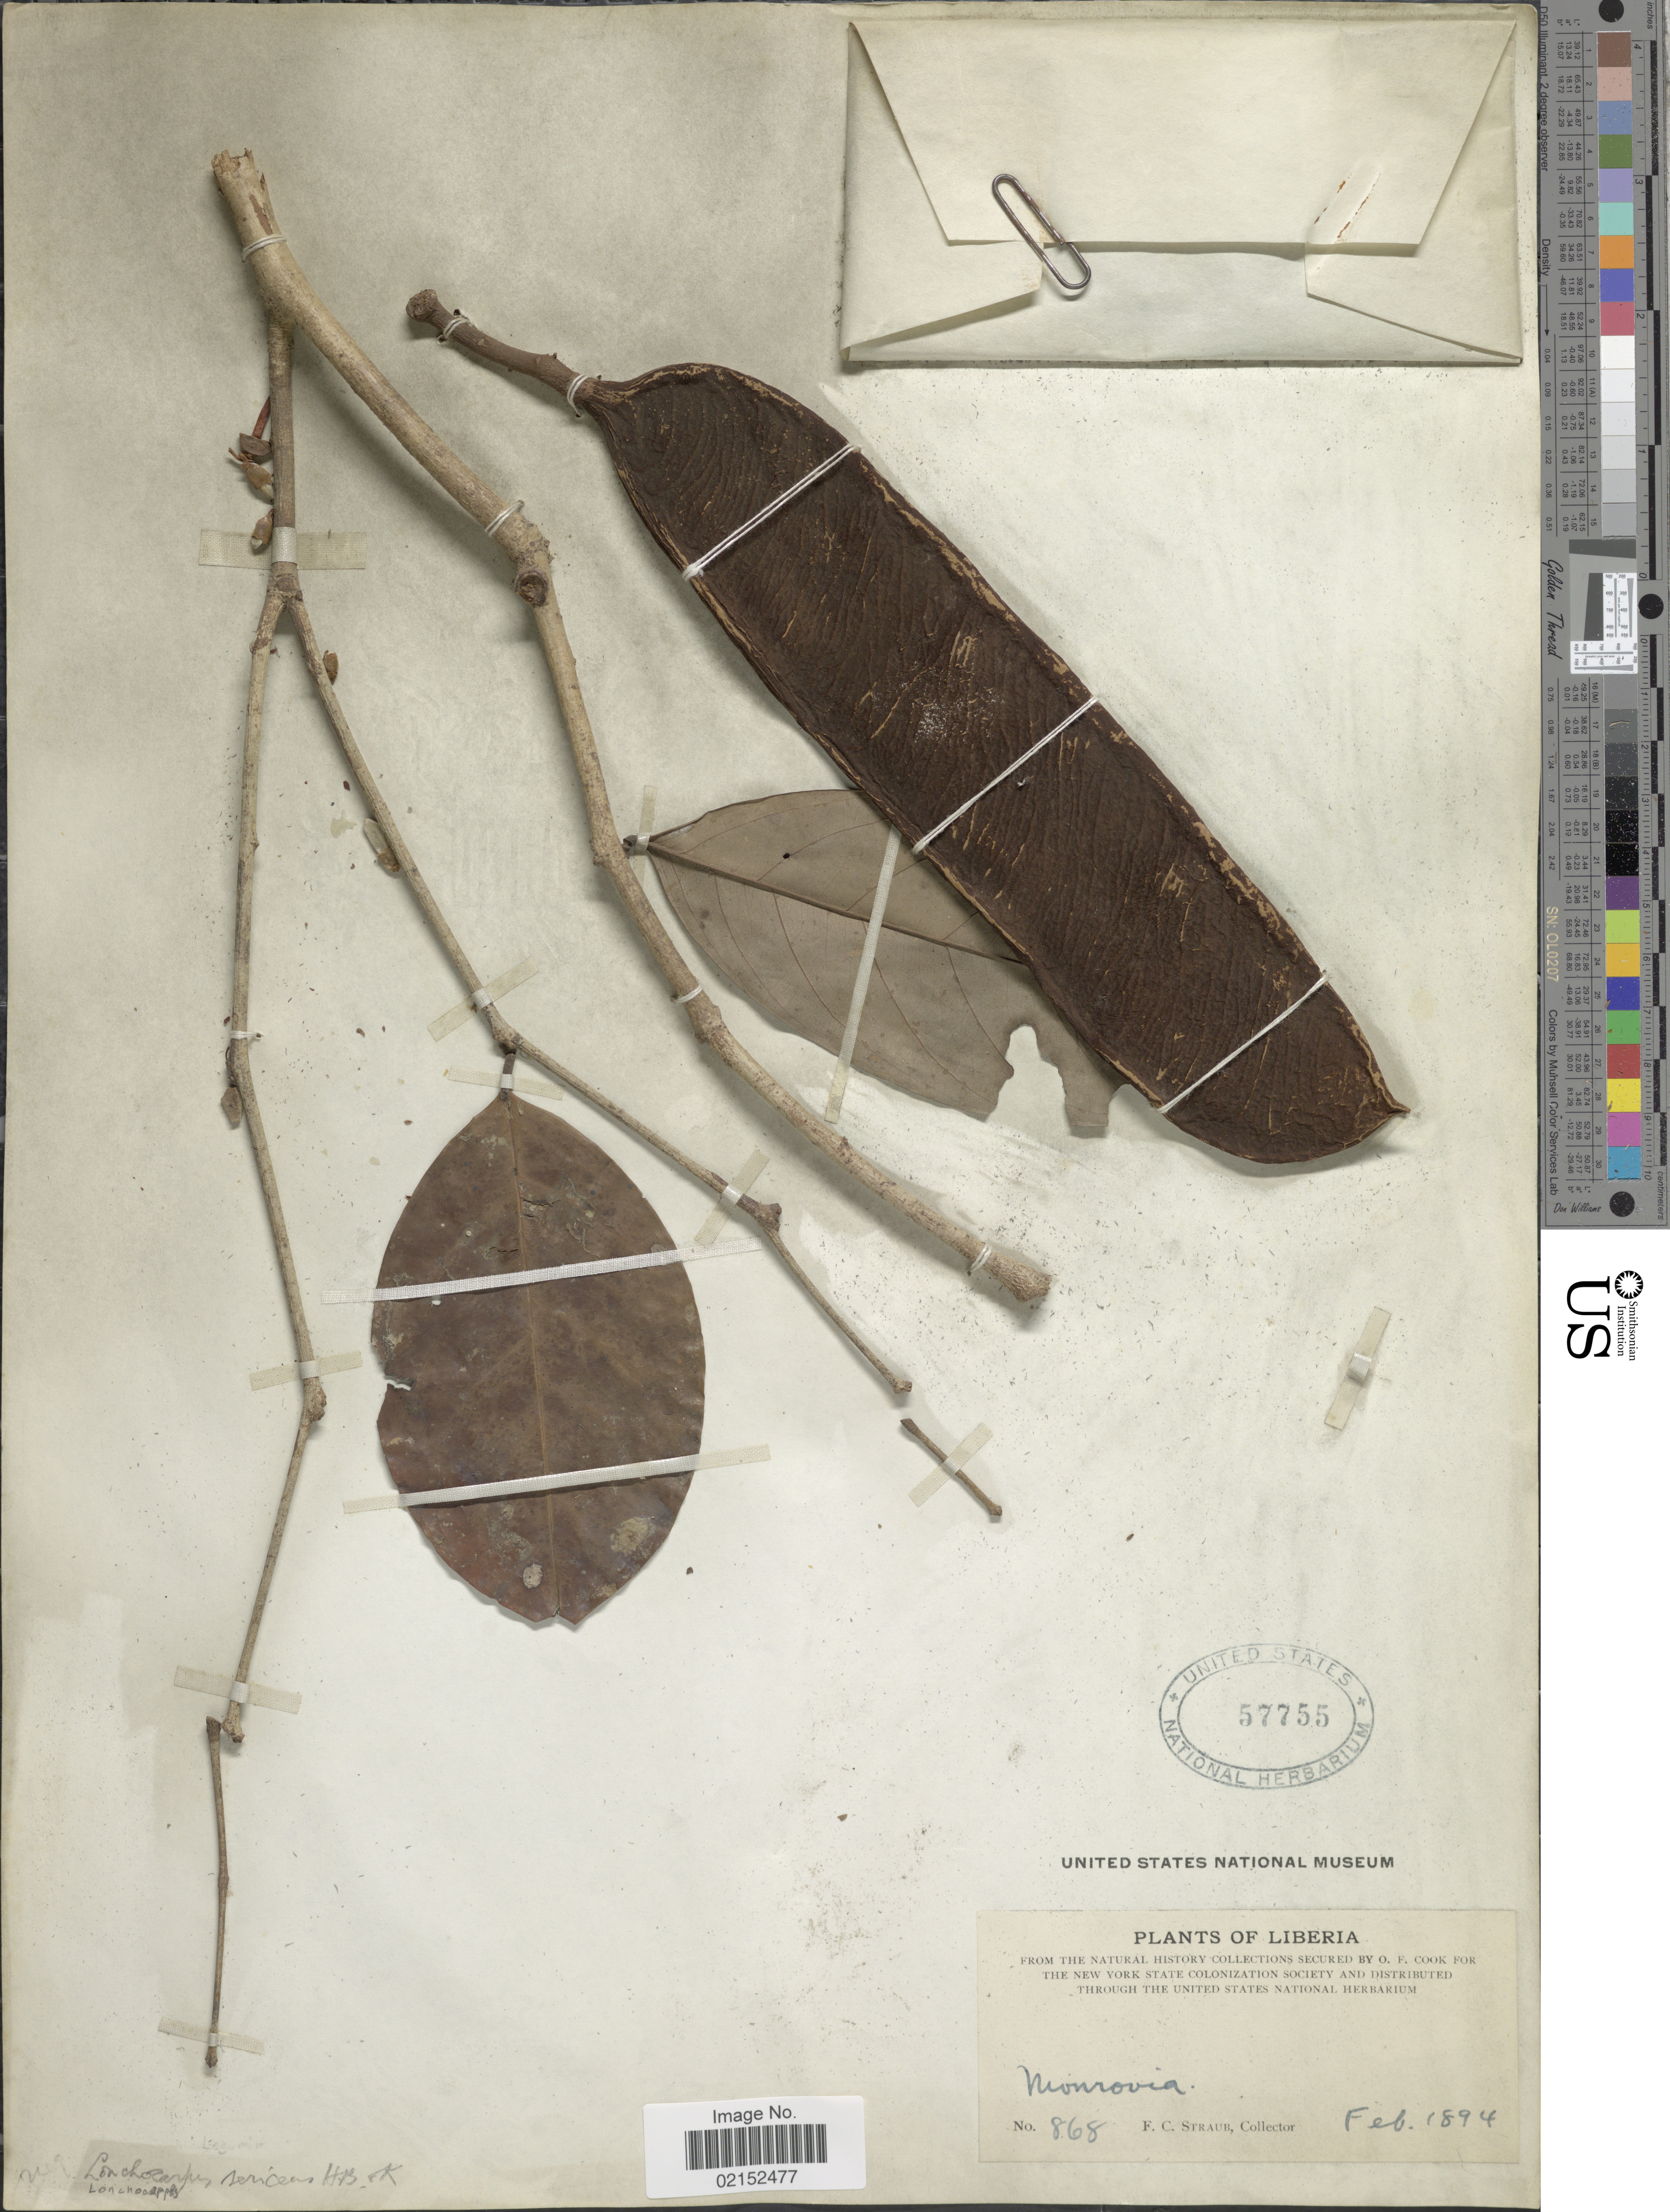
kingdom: Plantae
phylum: Tracheophyta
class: Magnoliopsida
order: Fabales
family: Fabaceae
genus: Lonchocarpus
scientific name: Lonchocarpus sericeus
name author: (Poir.) Kunth ex DC.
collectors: F. Straub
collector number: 868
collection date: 1894-02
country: Liberia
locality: Monrovia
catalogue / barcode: US 57755